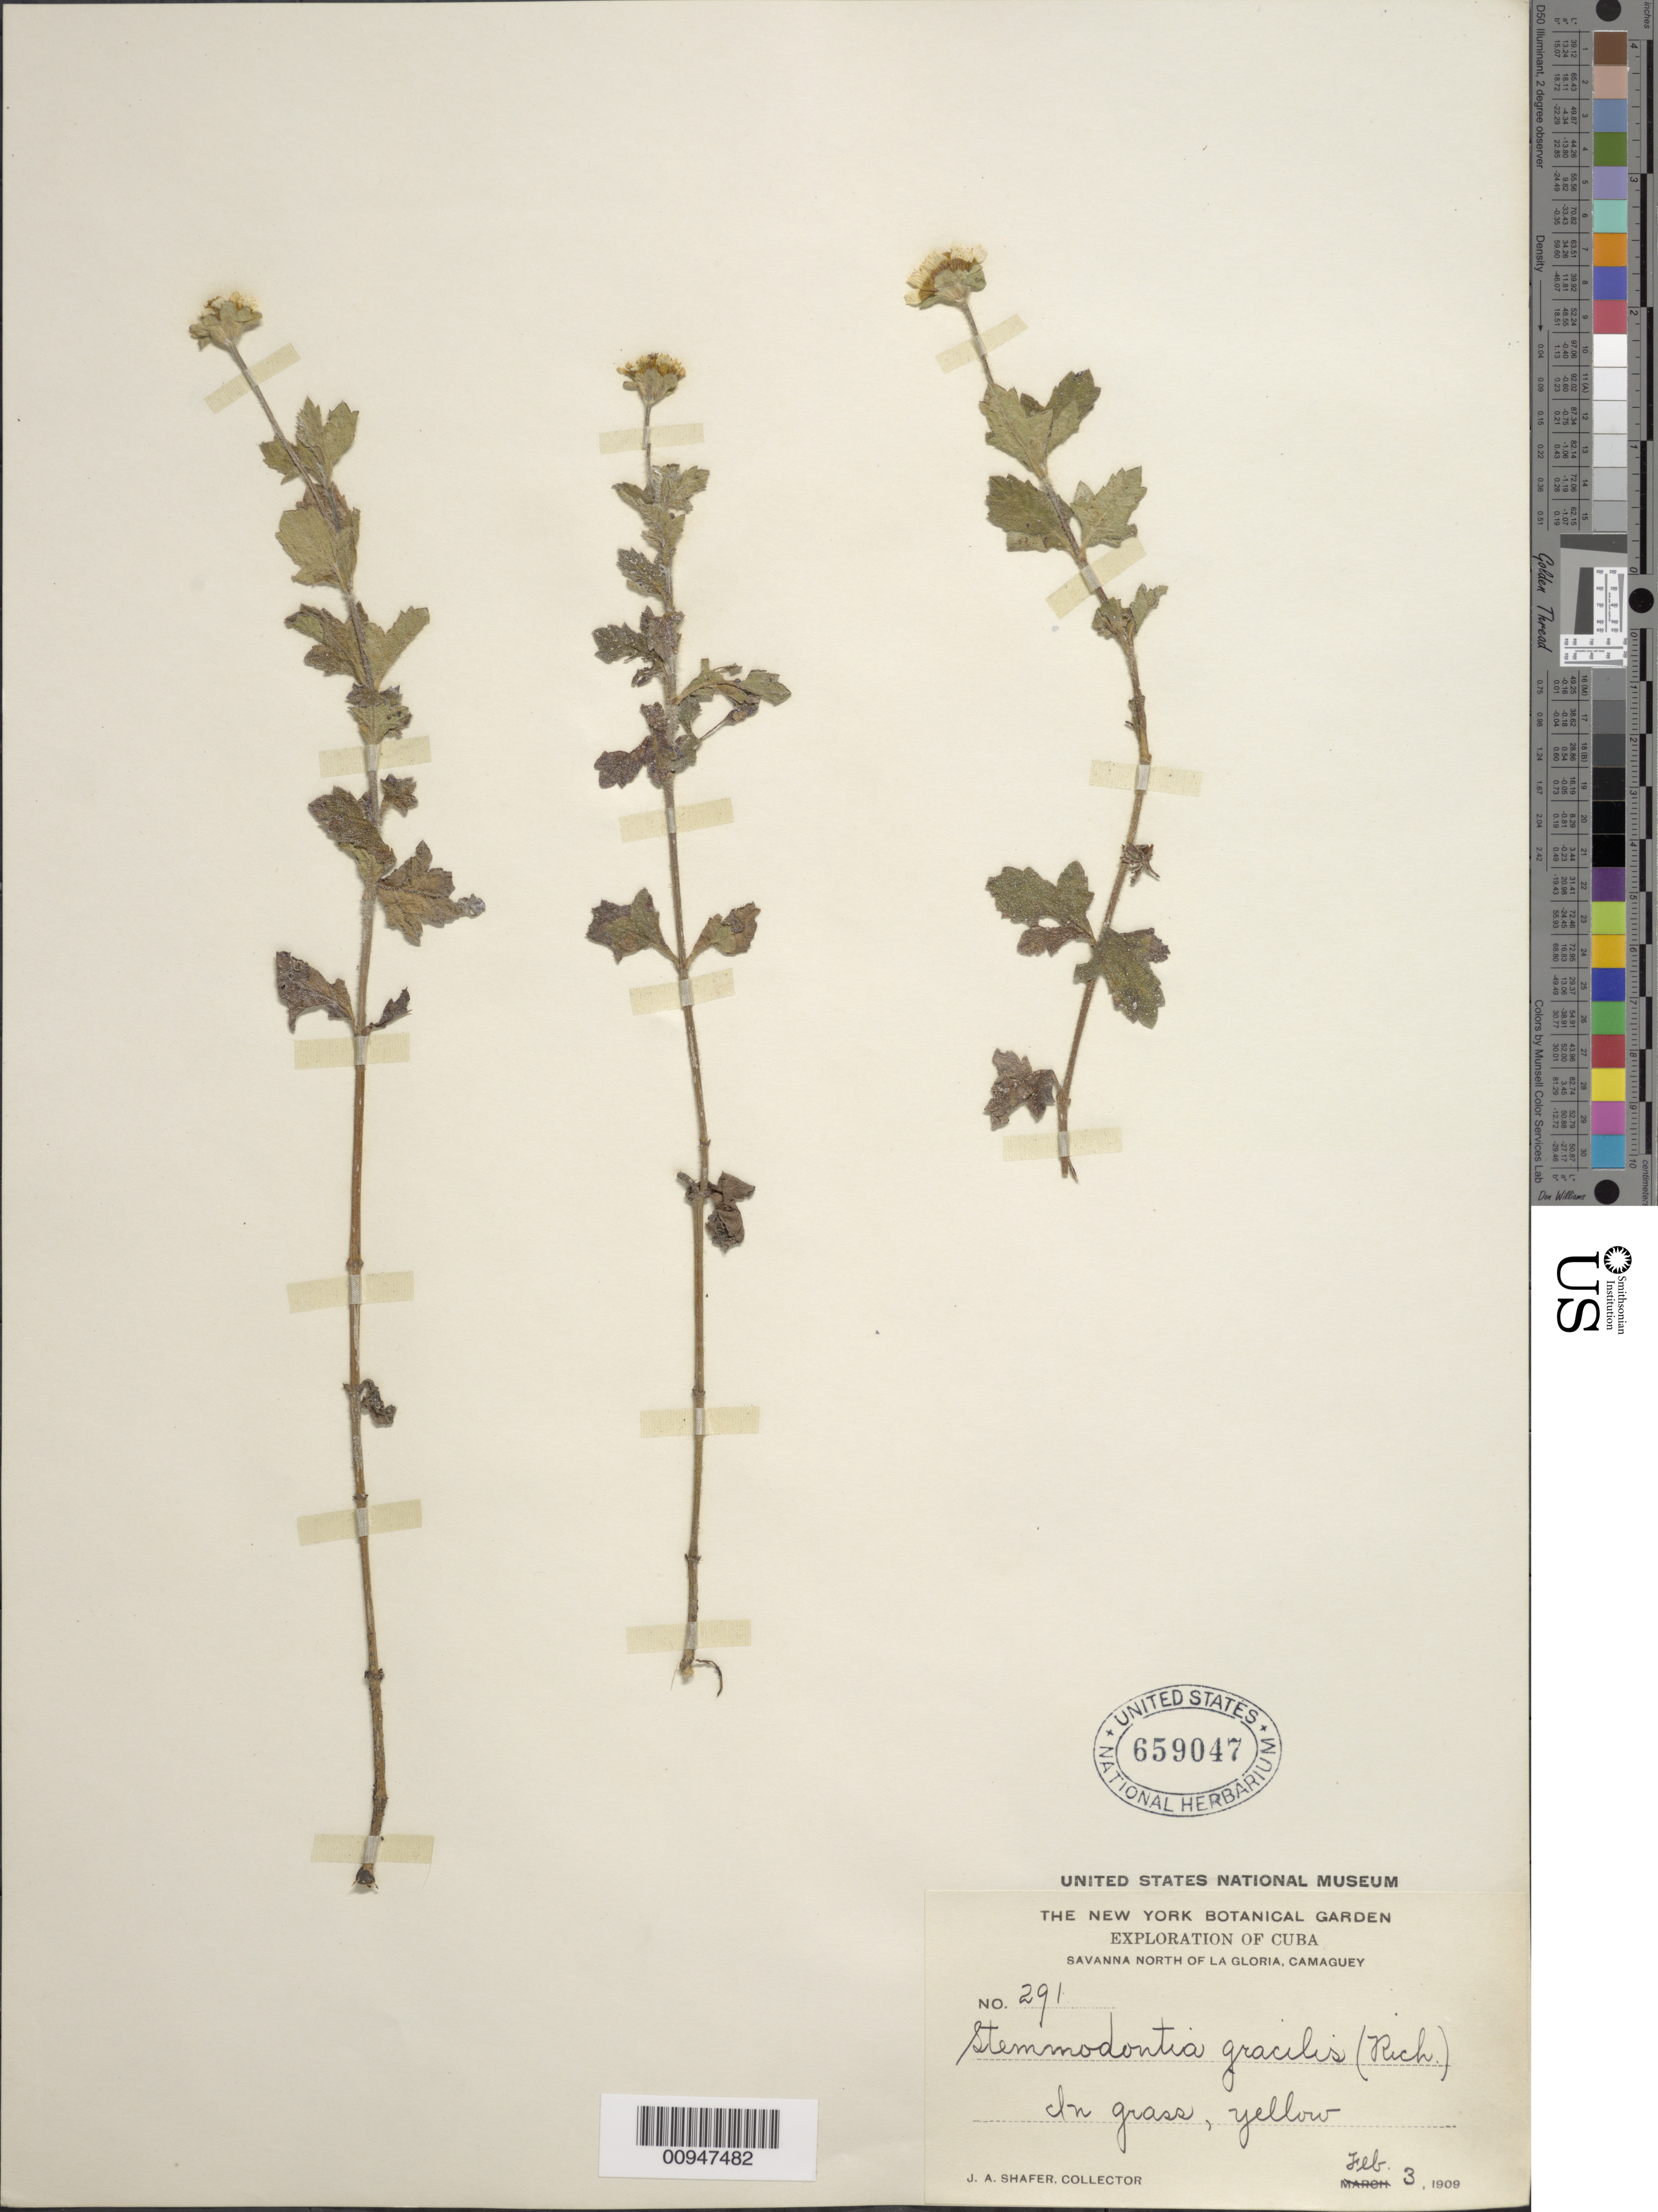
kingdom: Plantae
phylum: Tracheophyta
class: Magnoliopsida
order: Asterales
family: Asteraceae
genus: Sphagneticola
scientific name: Sphagneticola gracilis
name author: (Rich.) Pruski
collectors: J. A. Shafer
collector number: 291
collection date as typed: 03 Feb 1909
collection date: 1909-02-03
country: Cuba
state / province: Camagüey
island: Cuba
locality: Savanna north of La Gloria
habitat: In grass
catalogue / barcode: US 659047